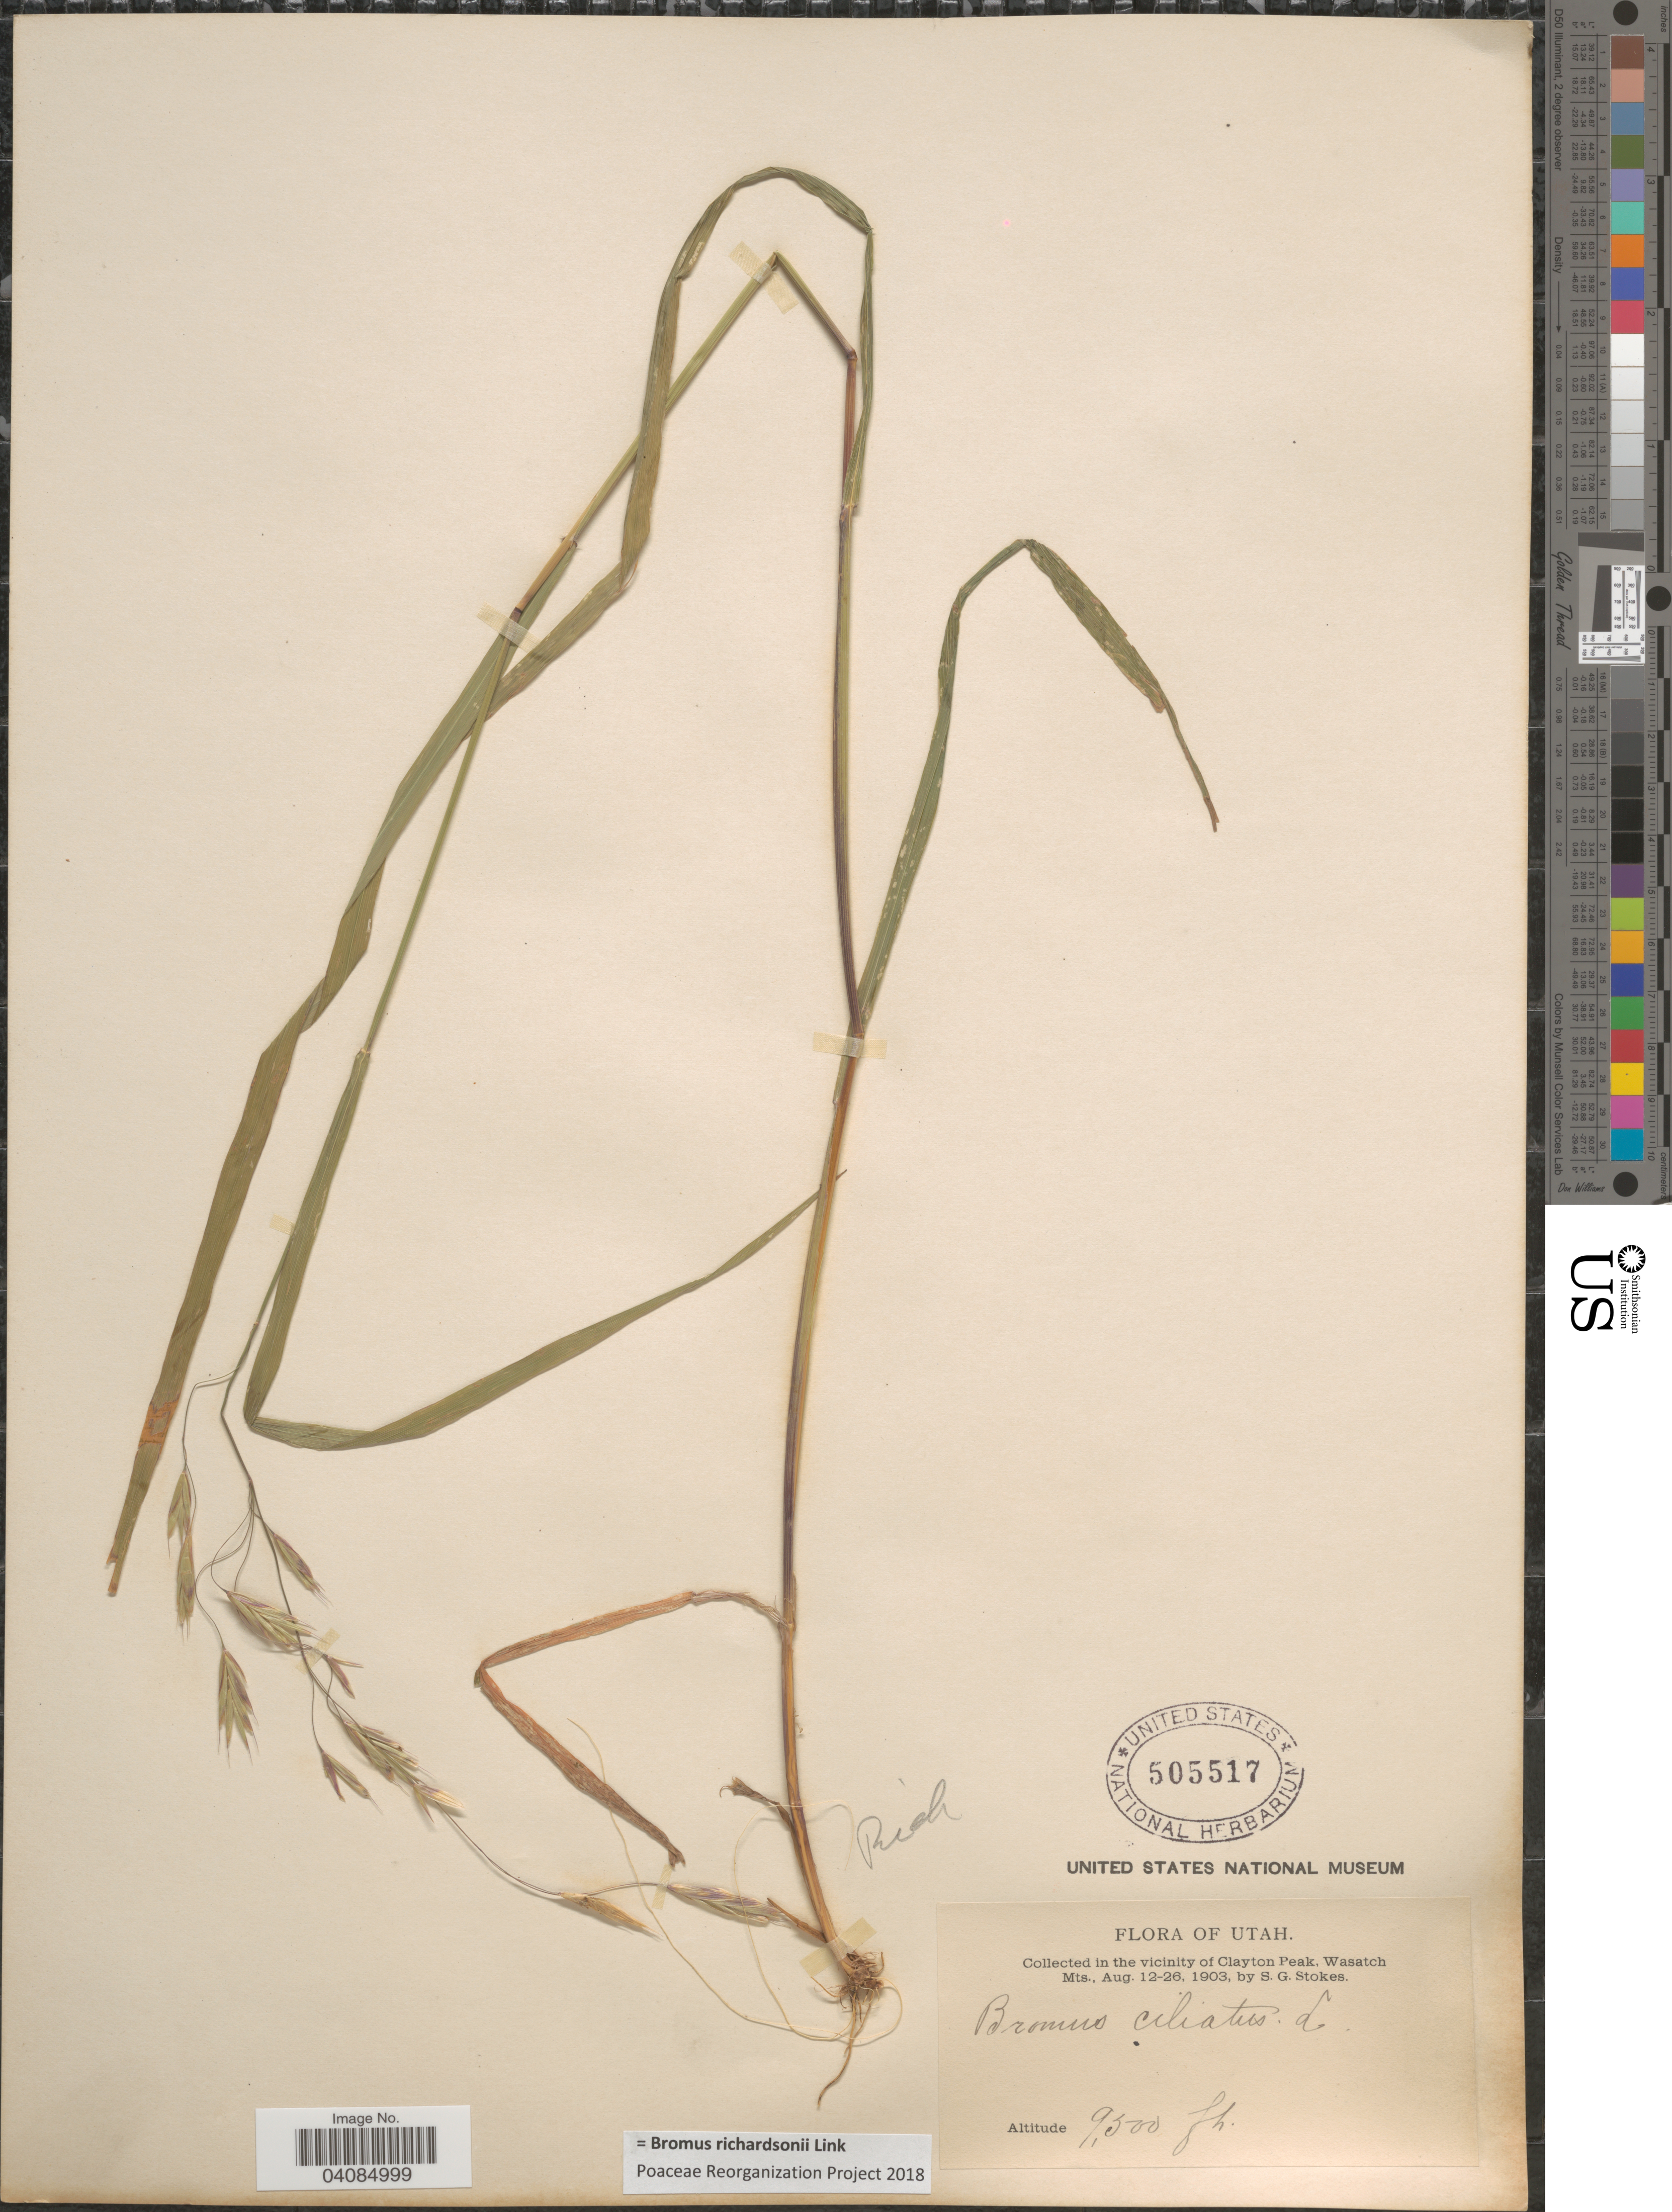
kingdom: Plantae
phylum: Tracheophyta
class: Liliopsida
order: Poales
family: Poaceae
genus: Bromus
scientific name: Bromus racemosus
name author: L.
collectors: S. G. Stokes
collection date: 1903-08-12/1903-08-26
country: United States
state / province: Utah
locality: In the vicinity of Clayton Peak, Wasatch Mts.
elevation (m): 2896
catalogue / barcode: US 505517